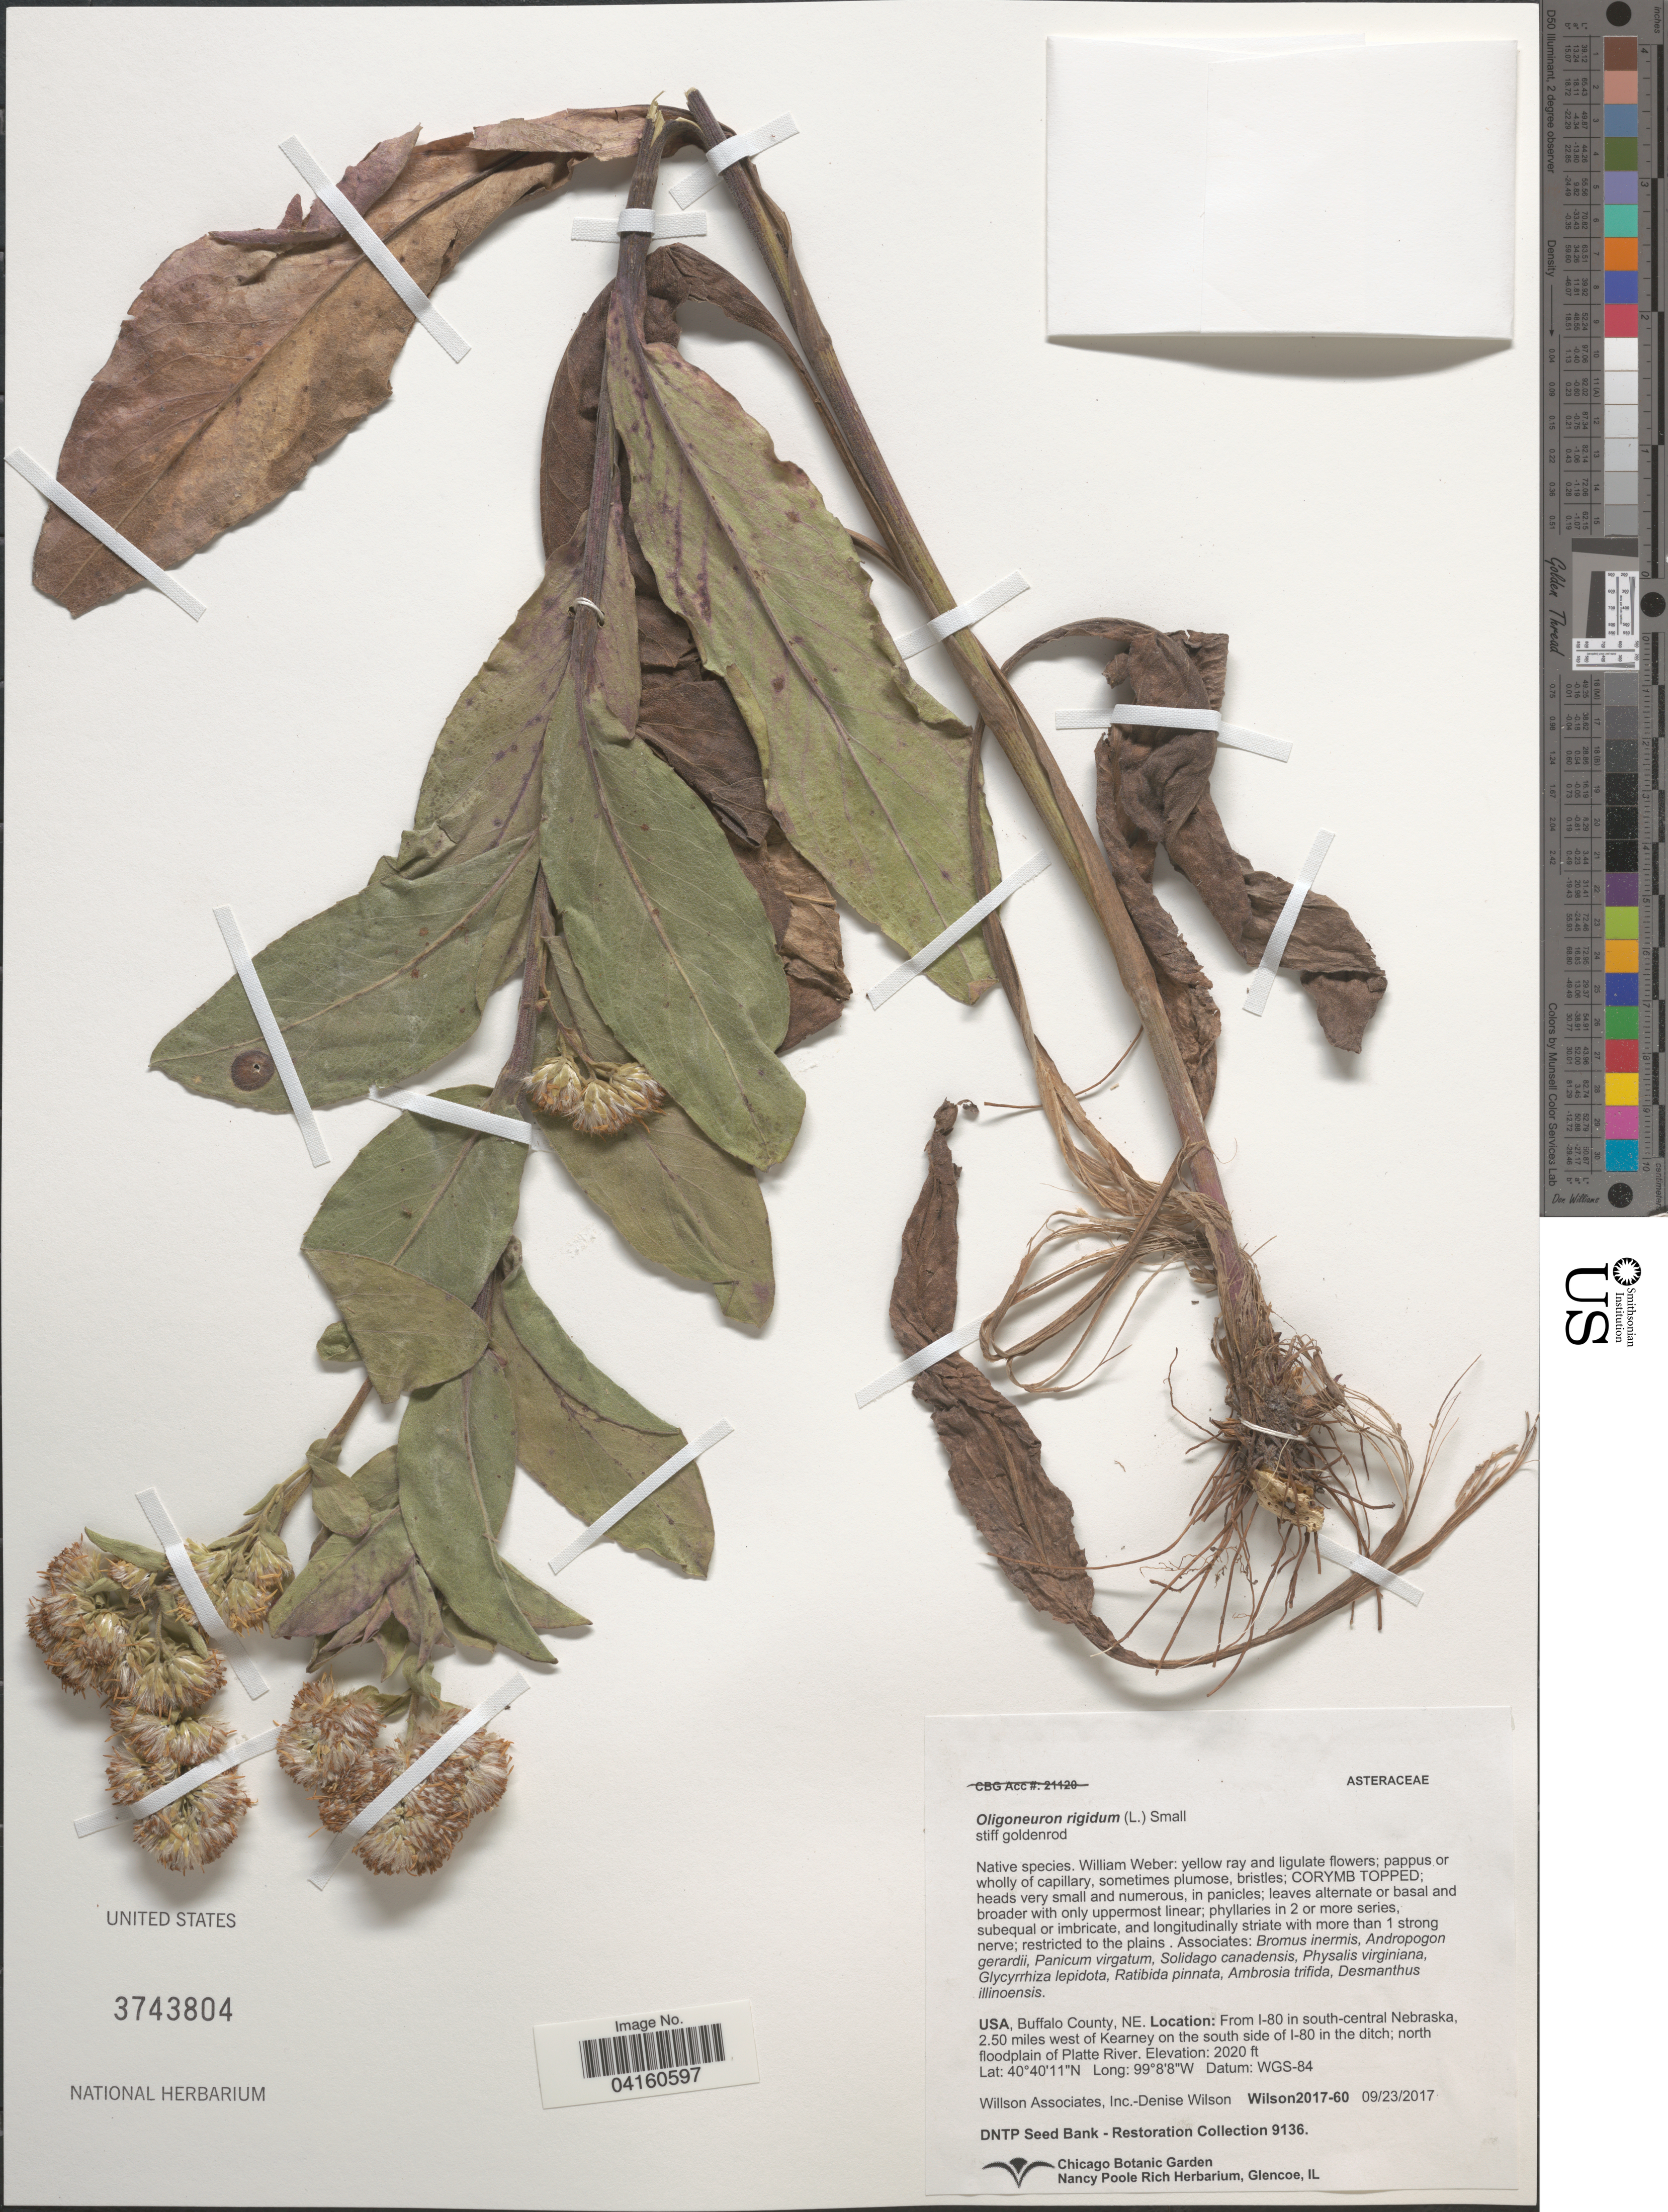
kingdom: Plantae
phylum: Tracheophyta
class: Magnoliopsida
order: Asterales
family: Asteraceae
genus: Oligoneuron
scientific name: Oligoneuron rigidum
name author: (L.) Small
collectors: D. Wilson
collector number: Wilson2017-60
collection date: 2017-09-23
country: United States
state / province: Nebraska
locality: Buffalo County. From I-80 in south-central Nebraska, 2.5 miles west of Kearney on the south side of I-80 in the ditch, north floodplain of Platte River.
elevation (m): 616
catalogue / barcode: US 3743804